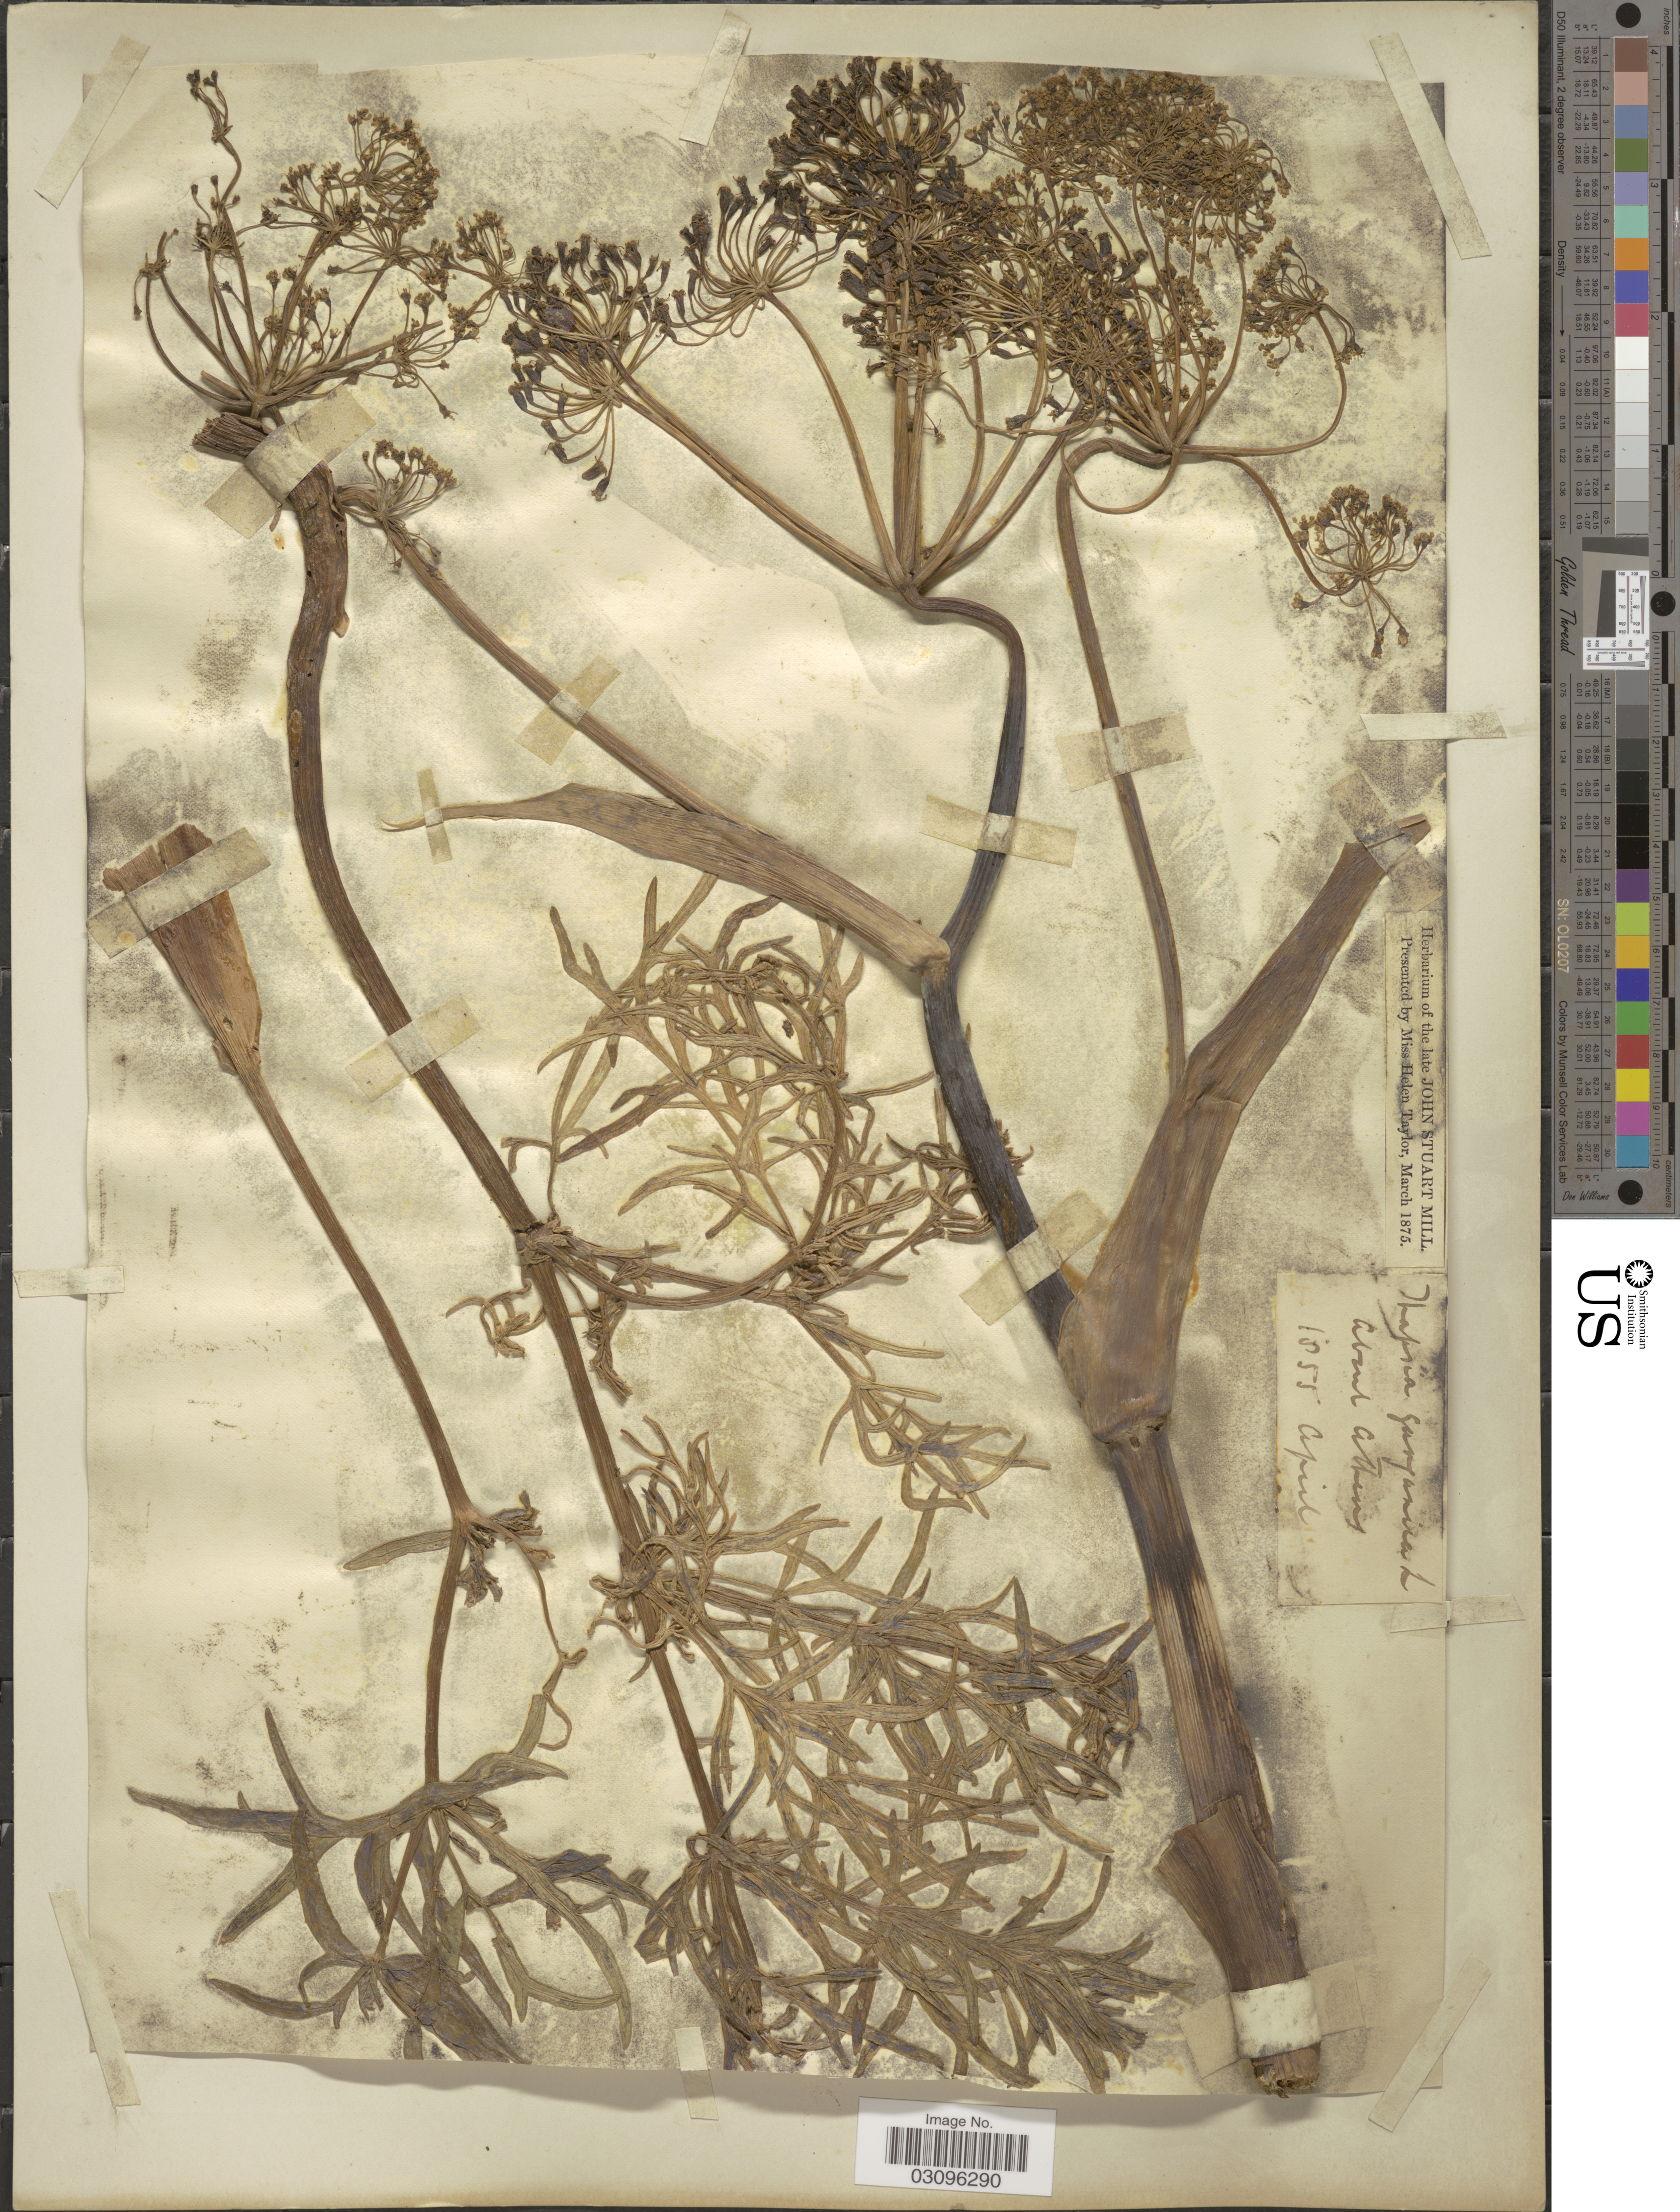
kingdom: Plantae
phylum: Tracheophyta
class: Magnoliopsida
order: Apiales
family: Apiaceae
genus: Thapsia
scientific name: Thapsia garganica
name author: L.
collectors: Ex herb. of John Stuart Mill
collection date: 1885-04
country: Greece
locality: About Athens.